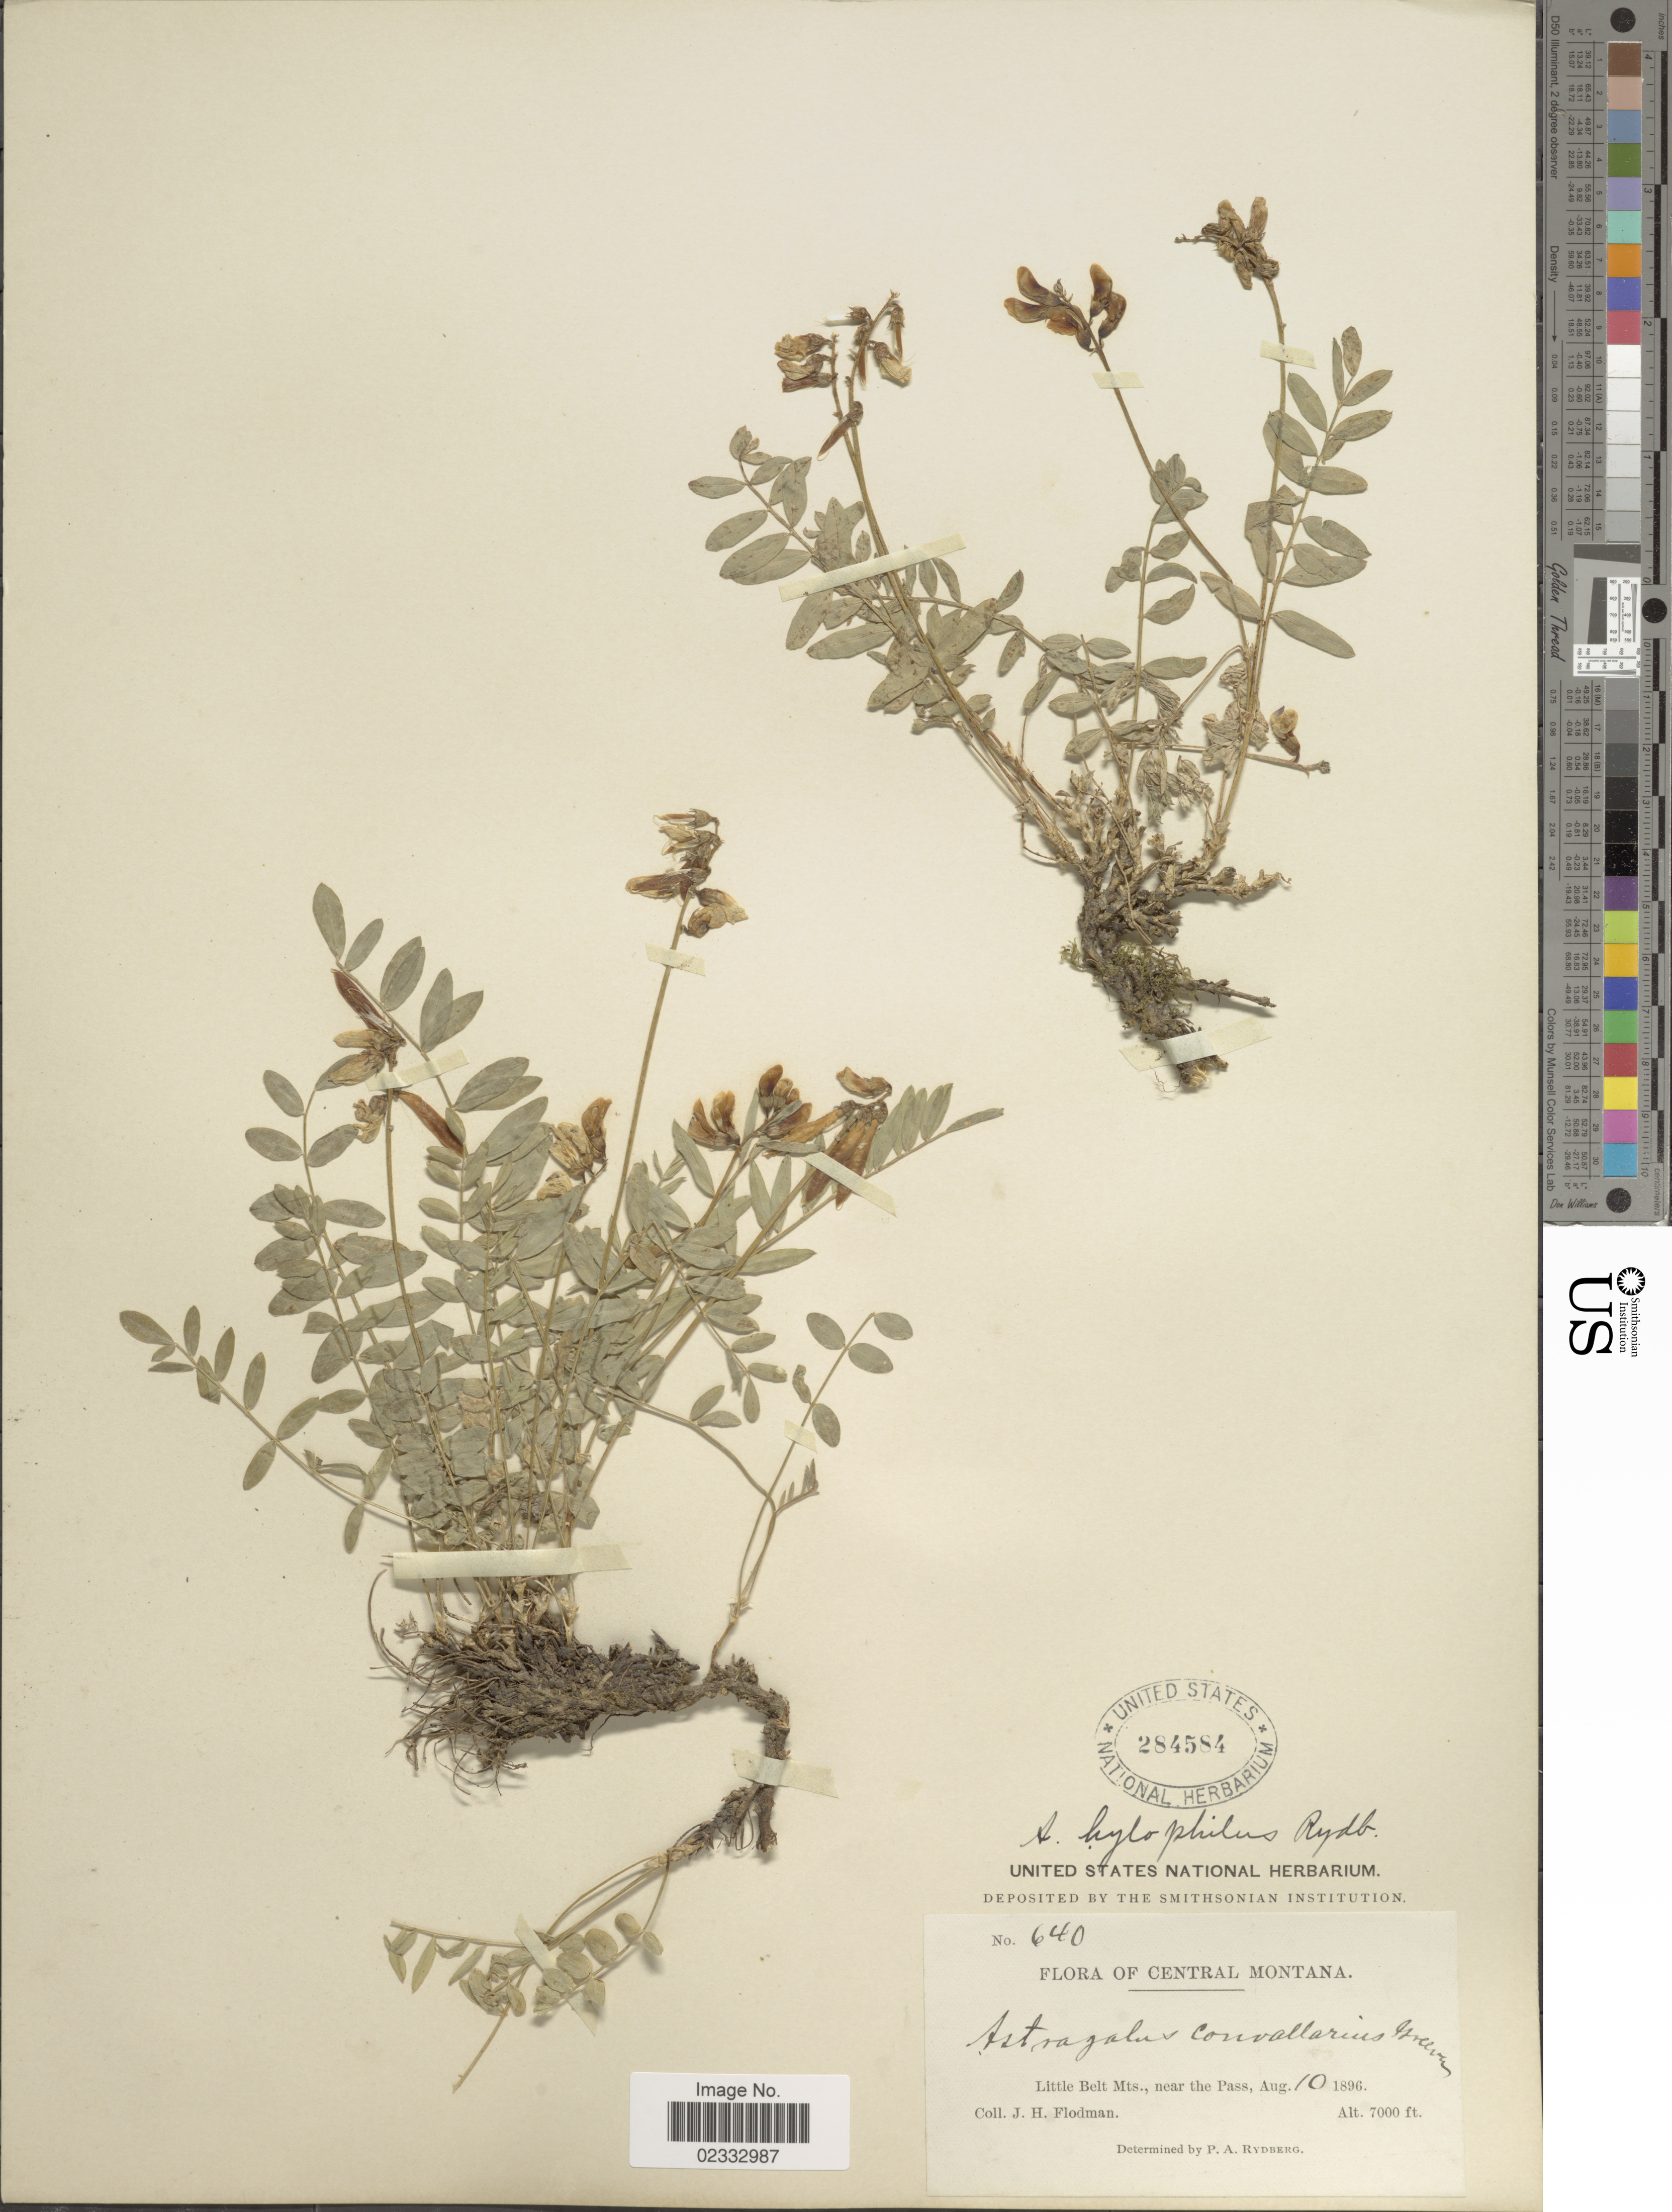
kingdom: Plantae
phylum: Tracheophyta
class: Magnoliopsida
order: Fabales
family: Fabaceae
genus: Astragalus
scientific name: Astragalus miser var. hylophilus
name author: (Rydb.) Barneby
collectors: J. Flodman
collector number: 640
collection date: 1896-08-10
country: United States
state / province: Montana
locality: Little Belt Mts., near the Pass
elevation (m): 2134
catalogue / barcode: US 284584